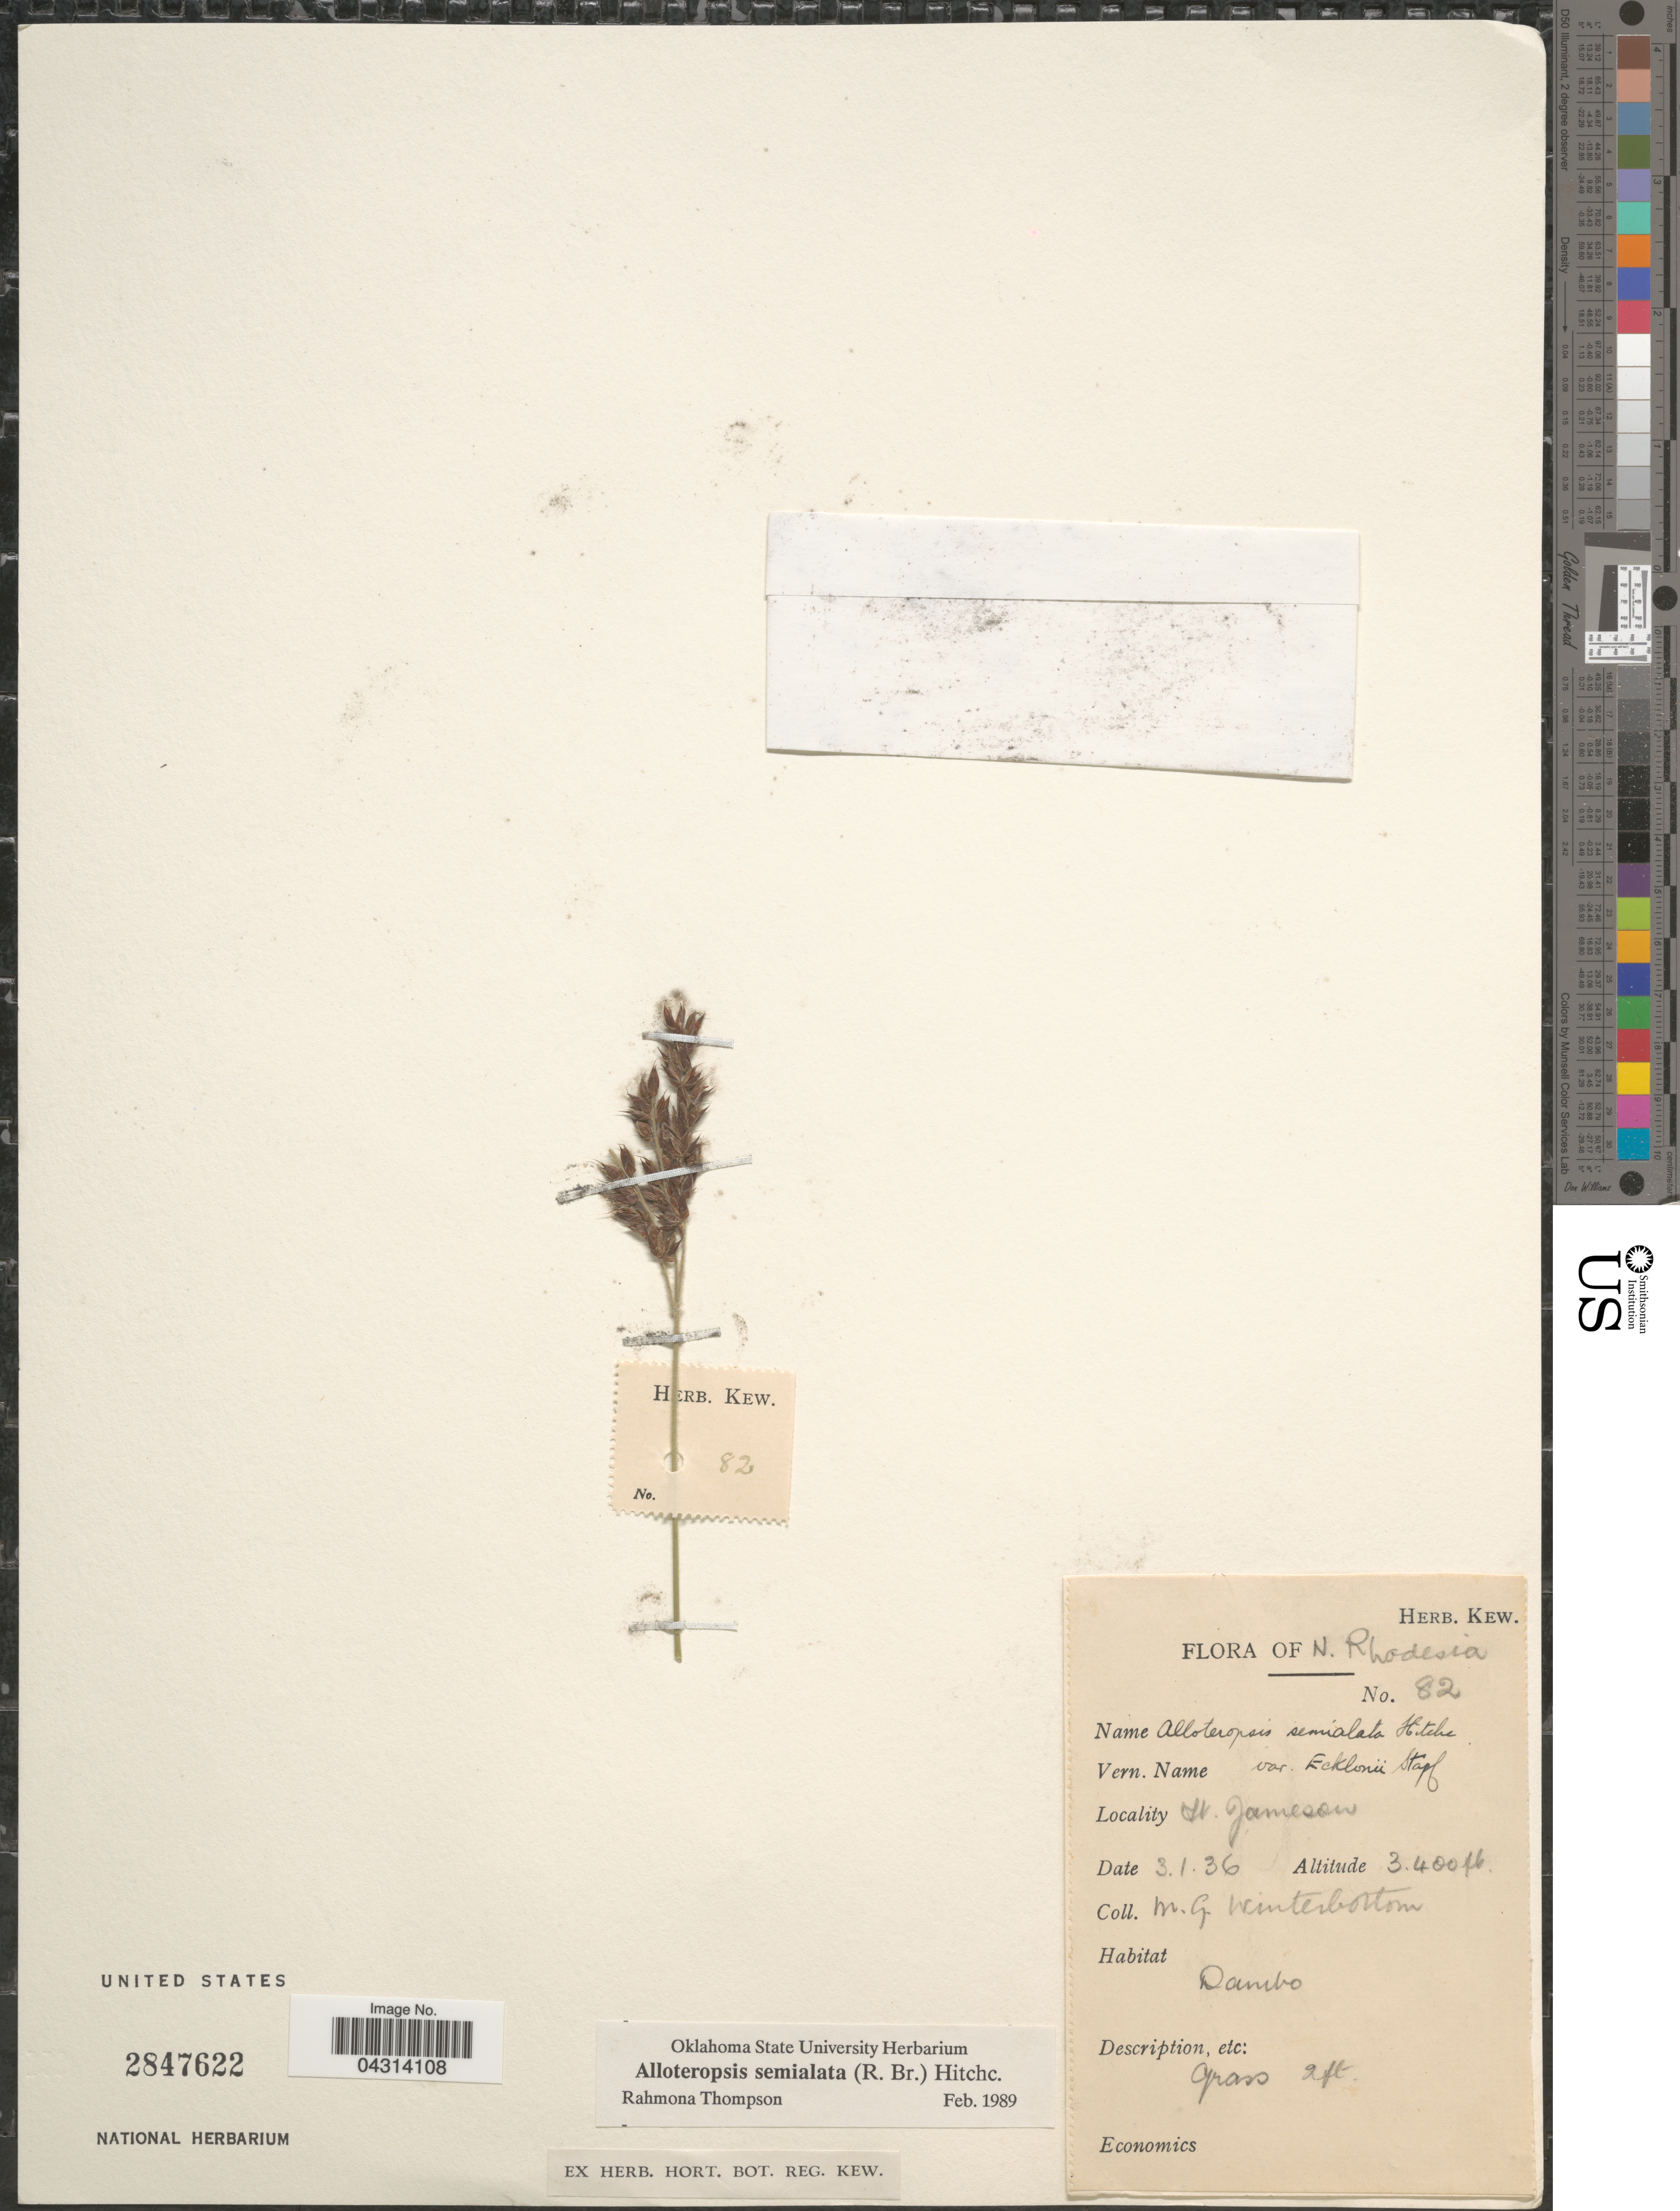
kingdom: Plantae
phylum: Tracheophyta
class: Liliopsida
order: Poales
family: Poaceae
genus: Alloteropsis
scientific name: Alloteropsis semialata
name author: (R. Br.) Hitchc.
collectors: M. Winterbottom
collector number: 82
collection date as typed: Transcribed d/m/y: 3/1/36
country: Zambia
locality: N. Rhodesia. St. Jameson.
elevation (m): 1036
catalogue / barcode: US 2847622